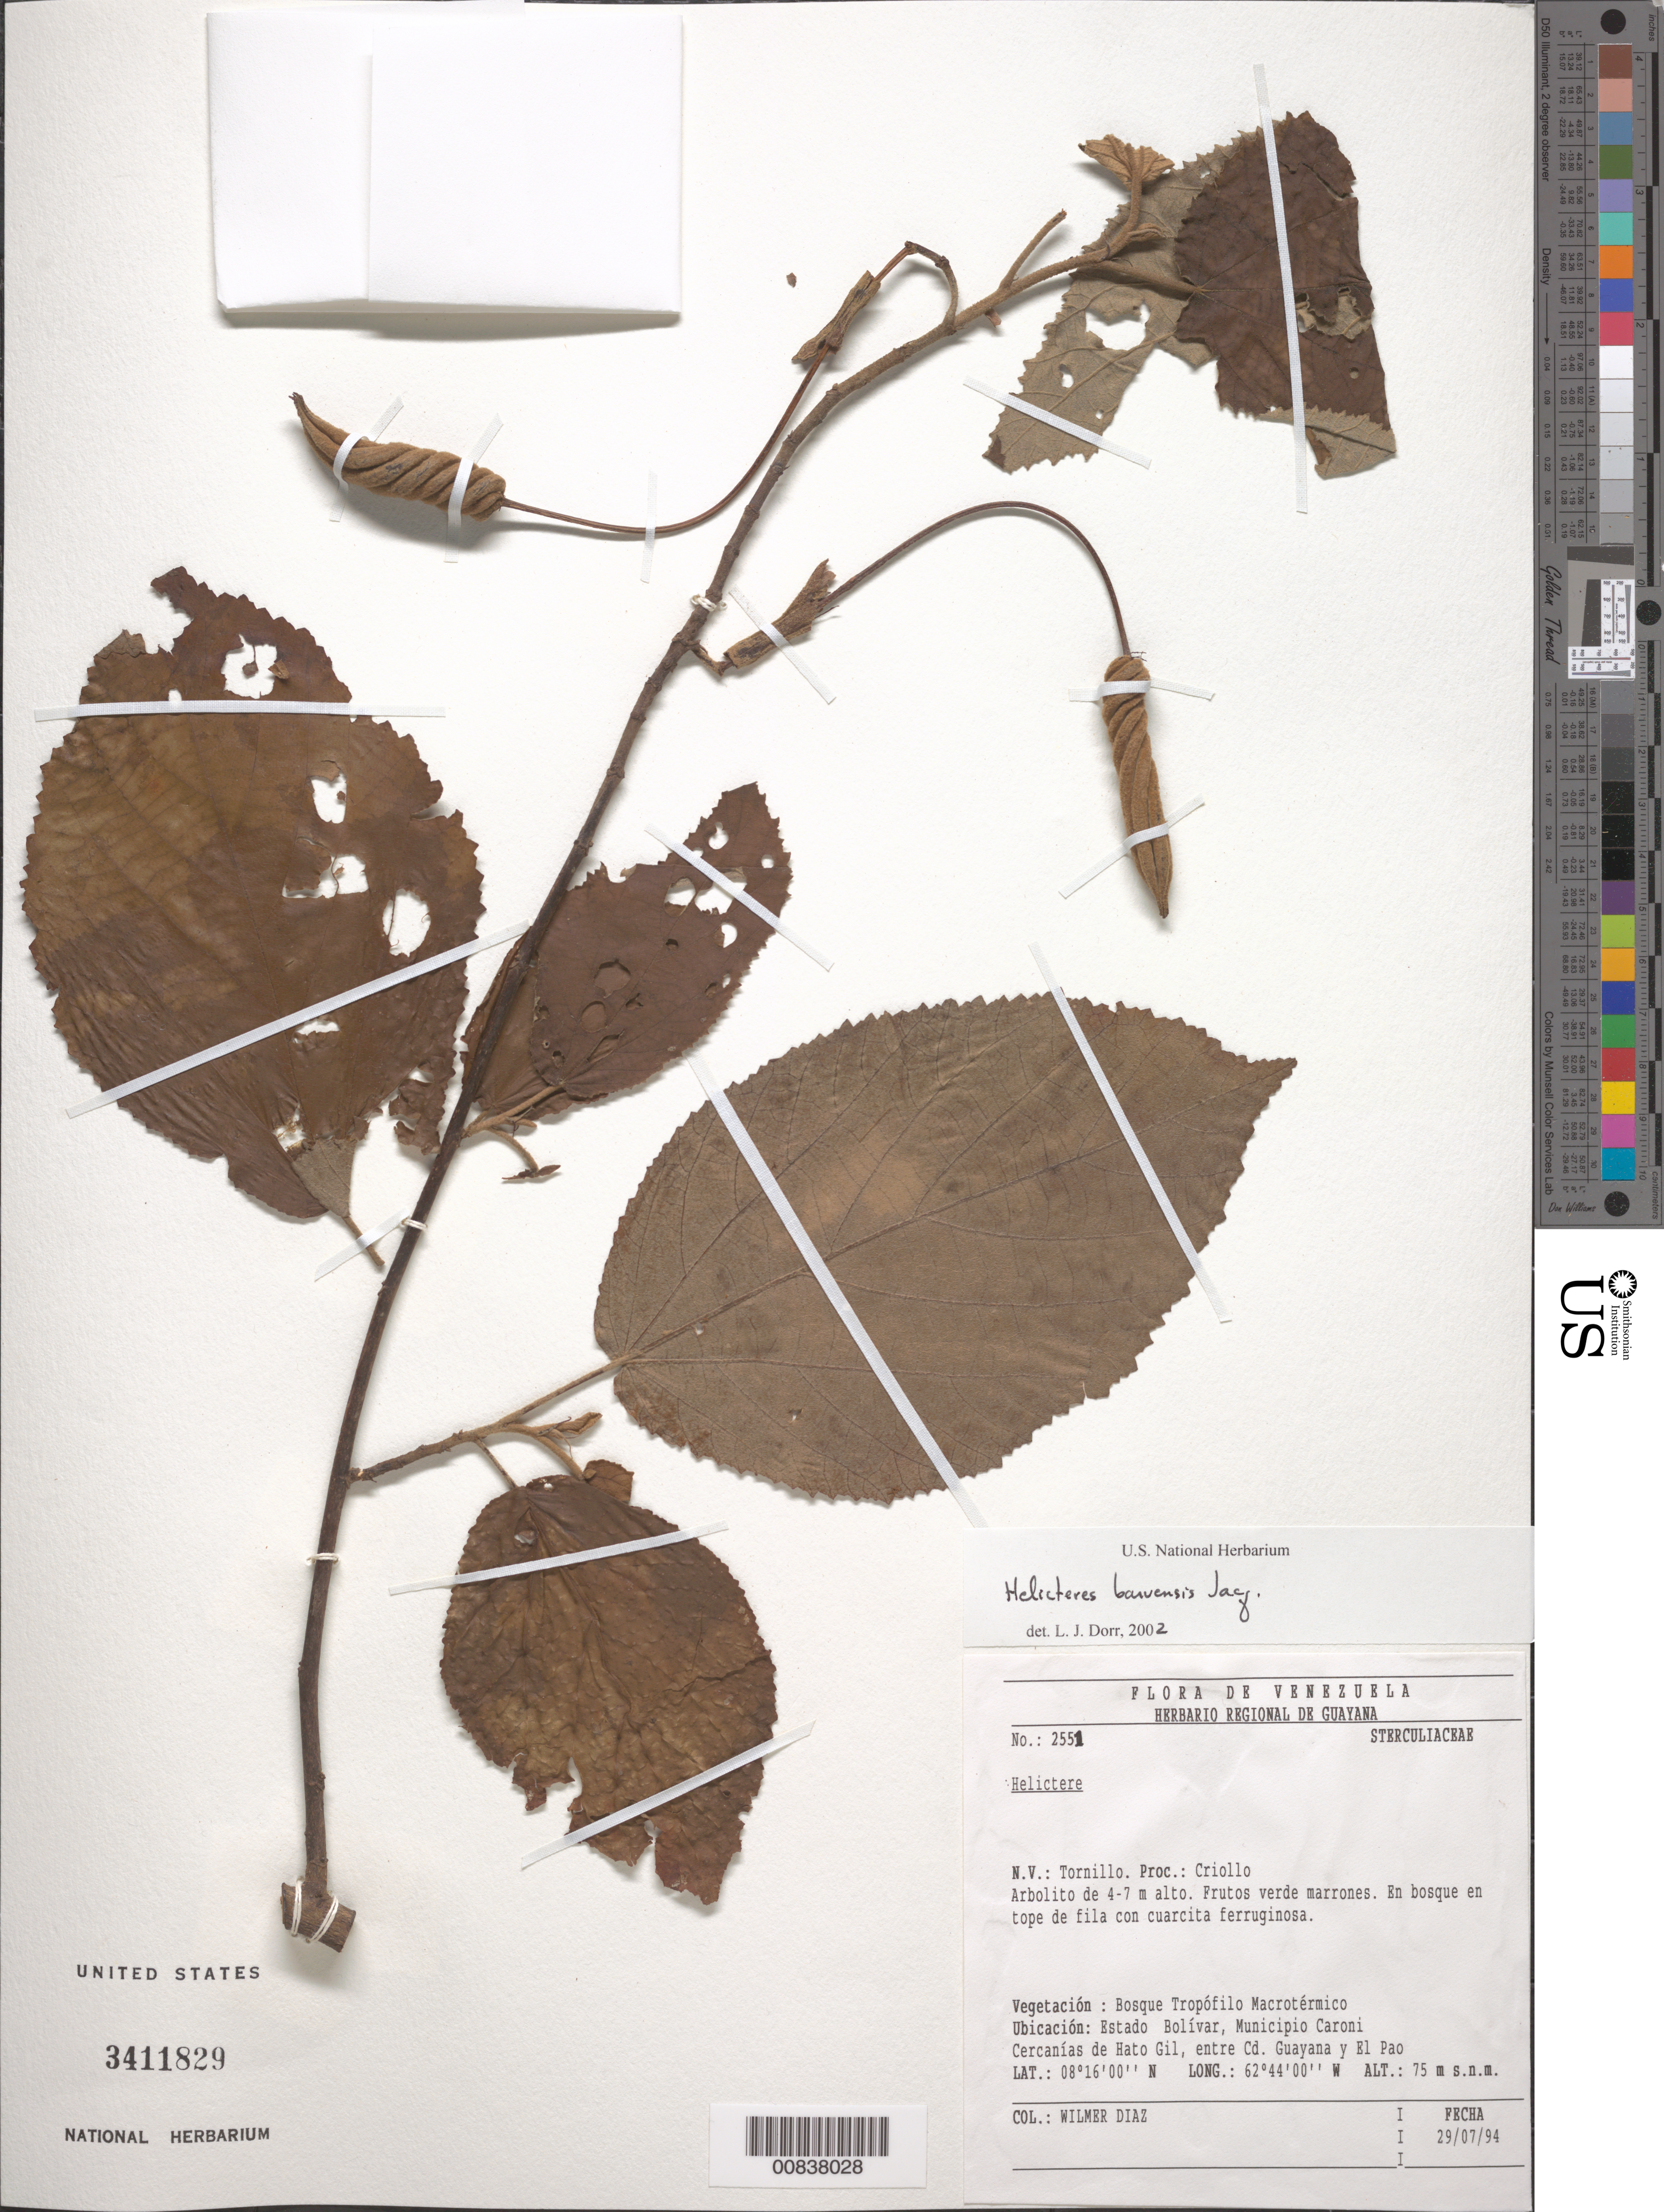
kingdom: Plantae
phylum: Tracheophyta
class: Magnoliopsida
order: Malvales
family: Malvaceae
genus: Helicteres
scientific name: Helicteres baruensis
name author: Jacq.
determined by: Dorr, L. J., (BOT), Smithsonian Institution - National Museum of Natural History (UNITED STATES)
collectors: W. Díaz P.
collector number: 2551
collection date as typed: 29-Jul-94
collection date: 1994-07-29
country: Venezuela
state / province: Bolívar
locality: Mun. Caroní, Hato Gil, entre Cd. Guayana y El Pao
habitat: Bosque en tope de fila con cuarcita ferruginosa; bosque tropofilo macrotermico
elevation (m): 75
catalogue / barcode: US 3411829